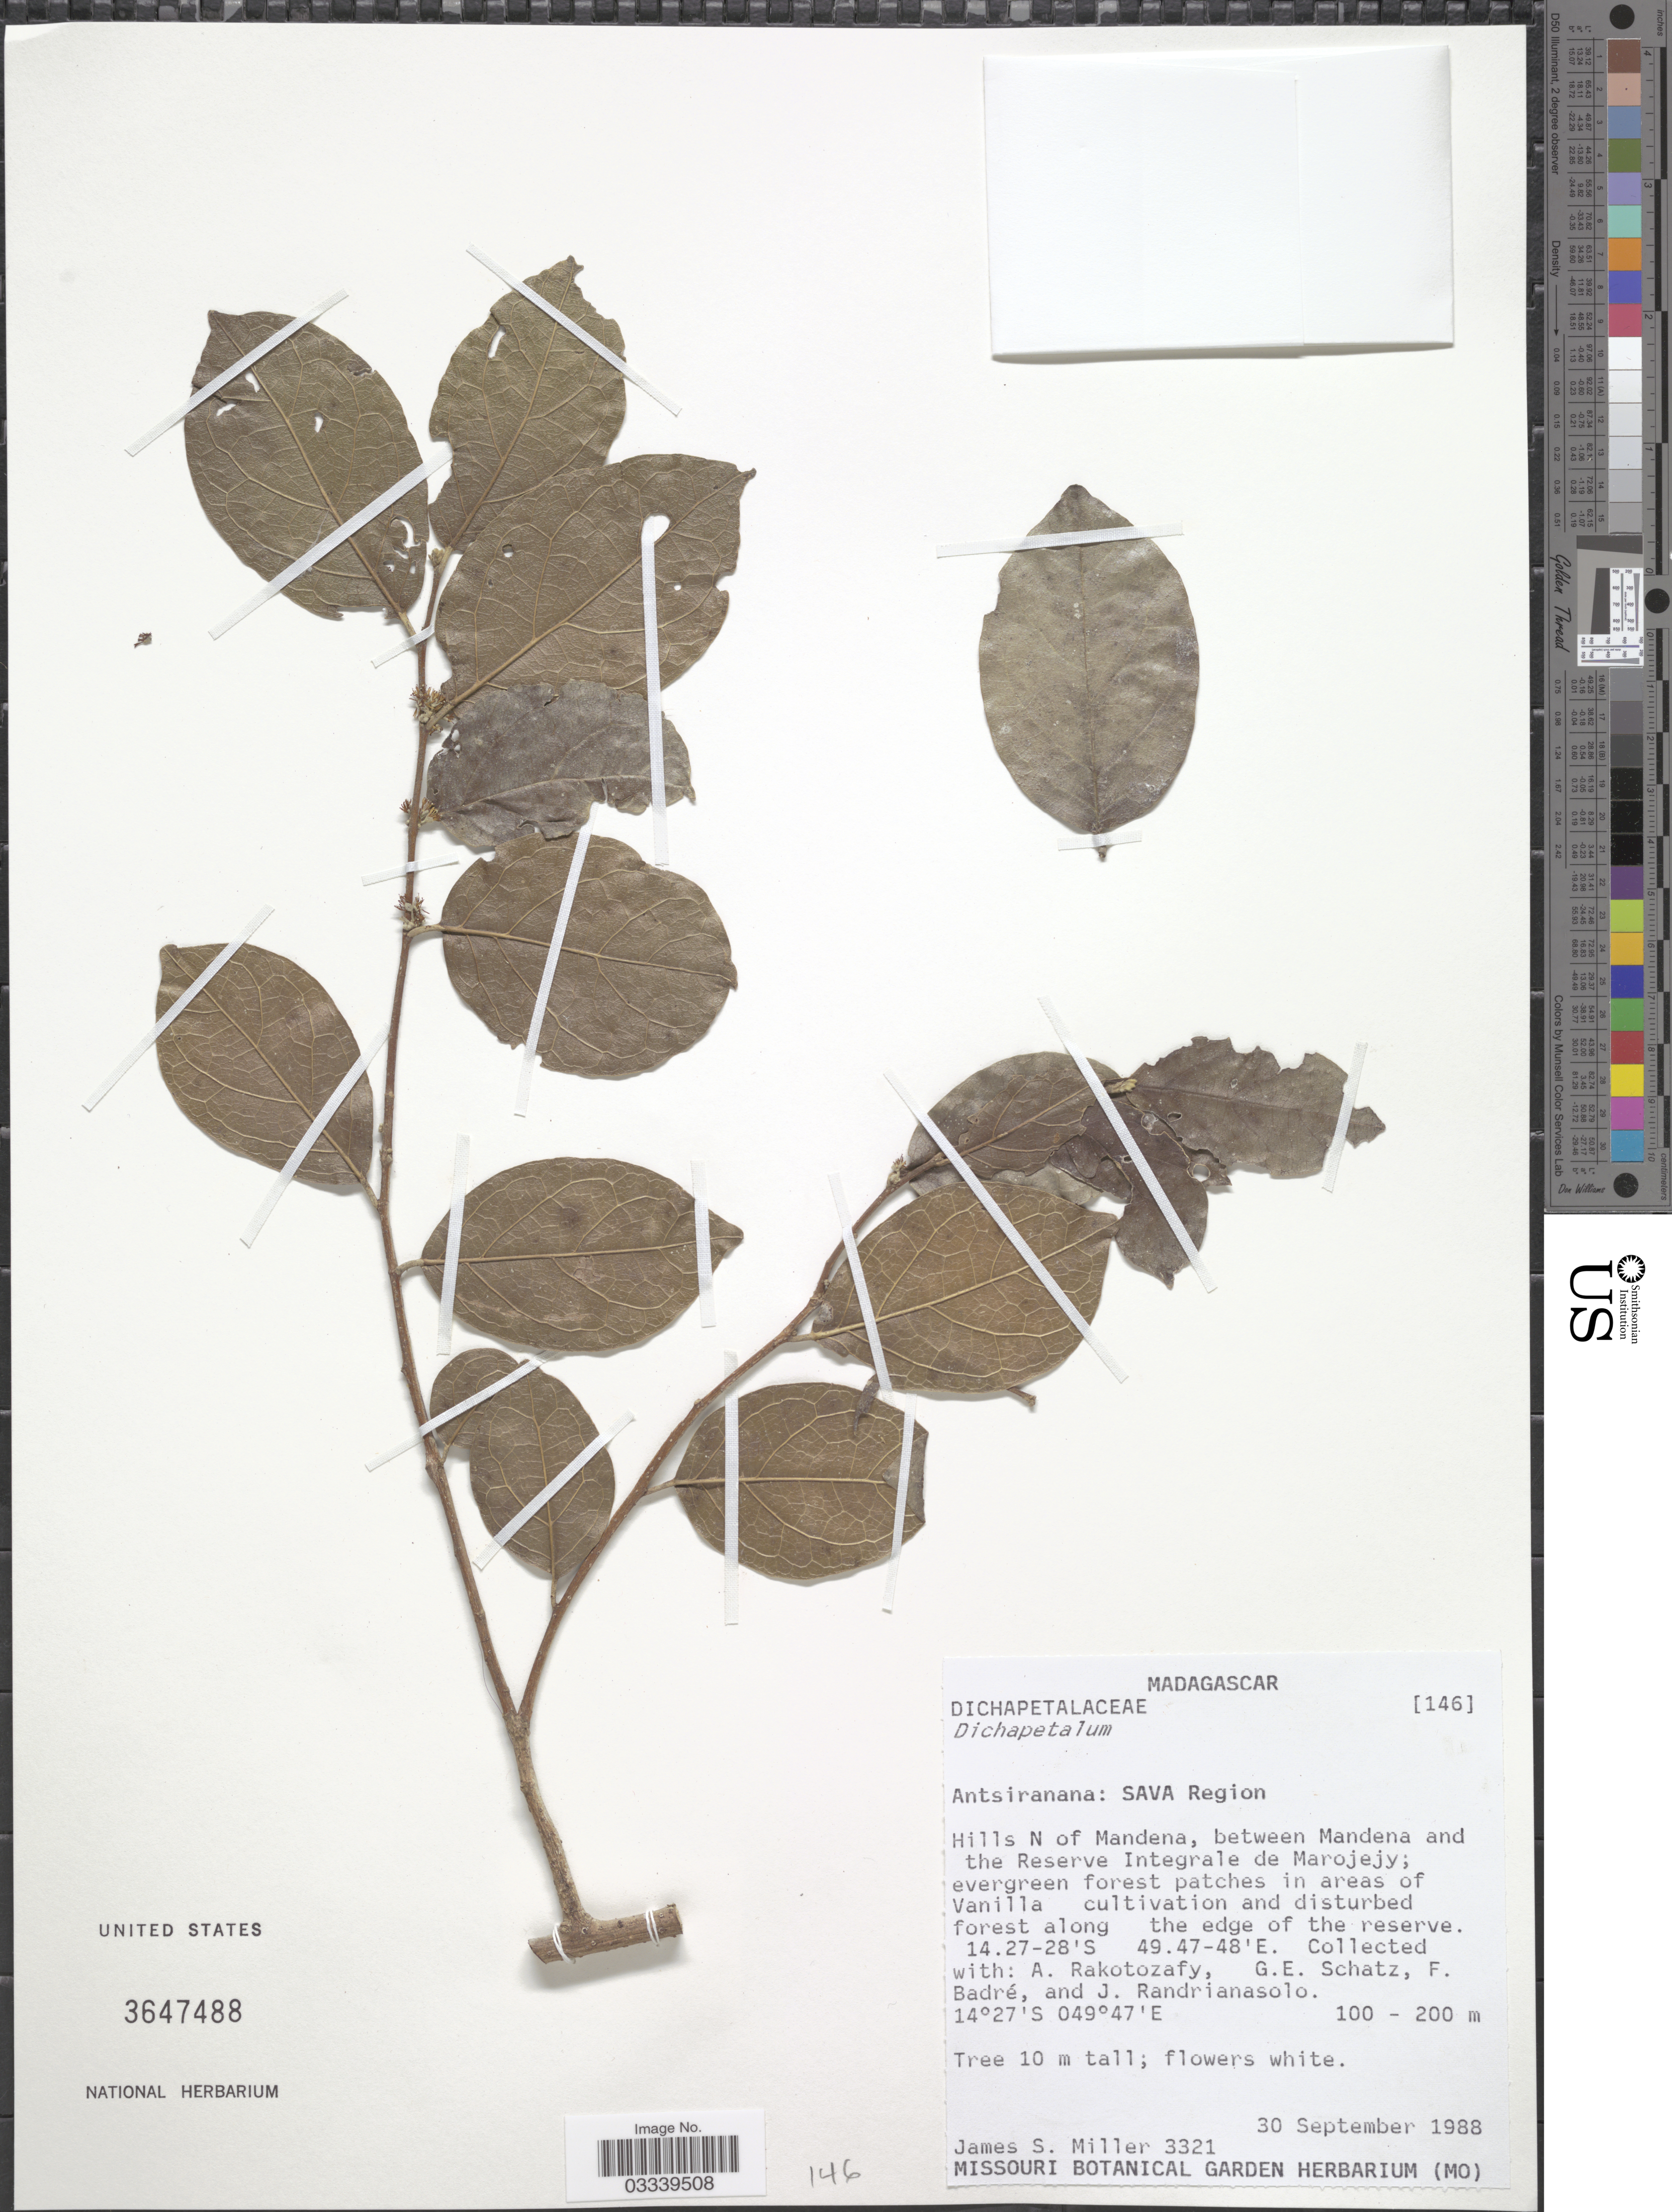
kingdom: Plantae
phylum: Tracheophyta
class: Magnoliopsida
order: Malpighiales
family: Dichapetalaceae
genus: Dichapetalum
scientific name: Dichapetalum sp.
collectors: J. S. Miller, A. Rakotozafy, G. Schatz, F. Badré & J. Randrianasolo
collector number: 3321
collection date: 1988-09-30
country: Madagascar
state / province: Sava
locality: SAVA Region. Hills N of Mandela, between Mandela and the Reserve Integrale de Marojejy; evergreen forest patches in areas of Vanilla cultivation and disturbed forest along the edge of the reserve.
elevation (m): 100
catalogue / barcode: US 3647488